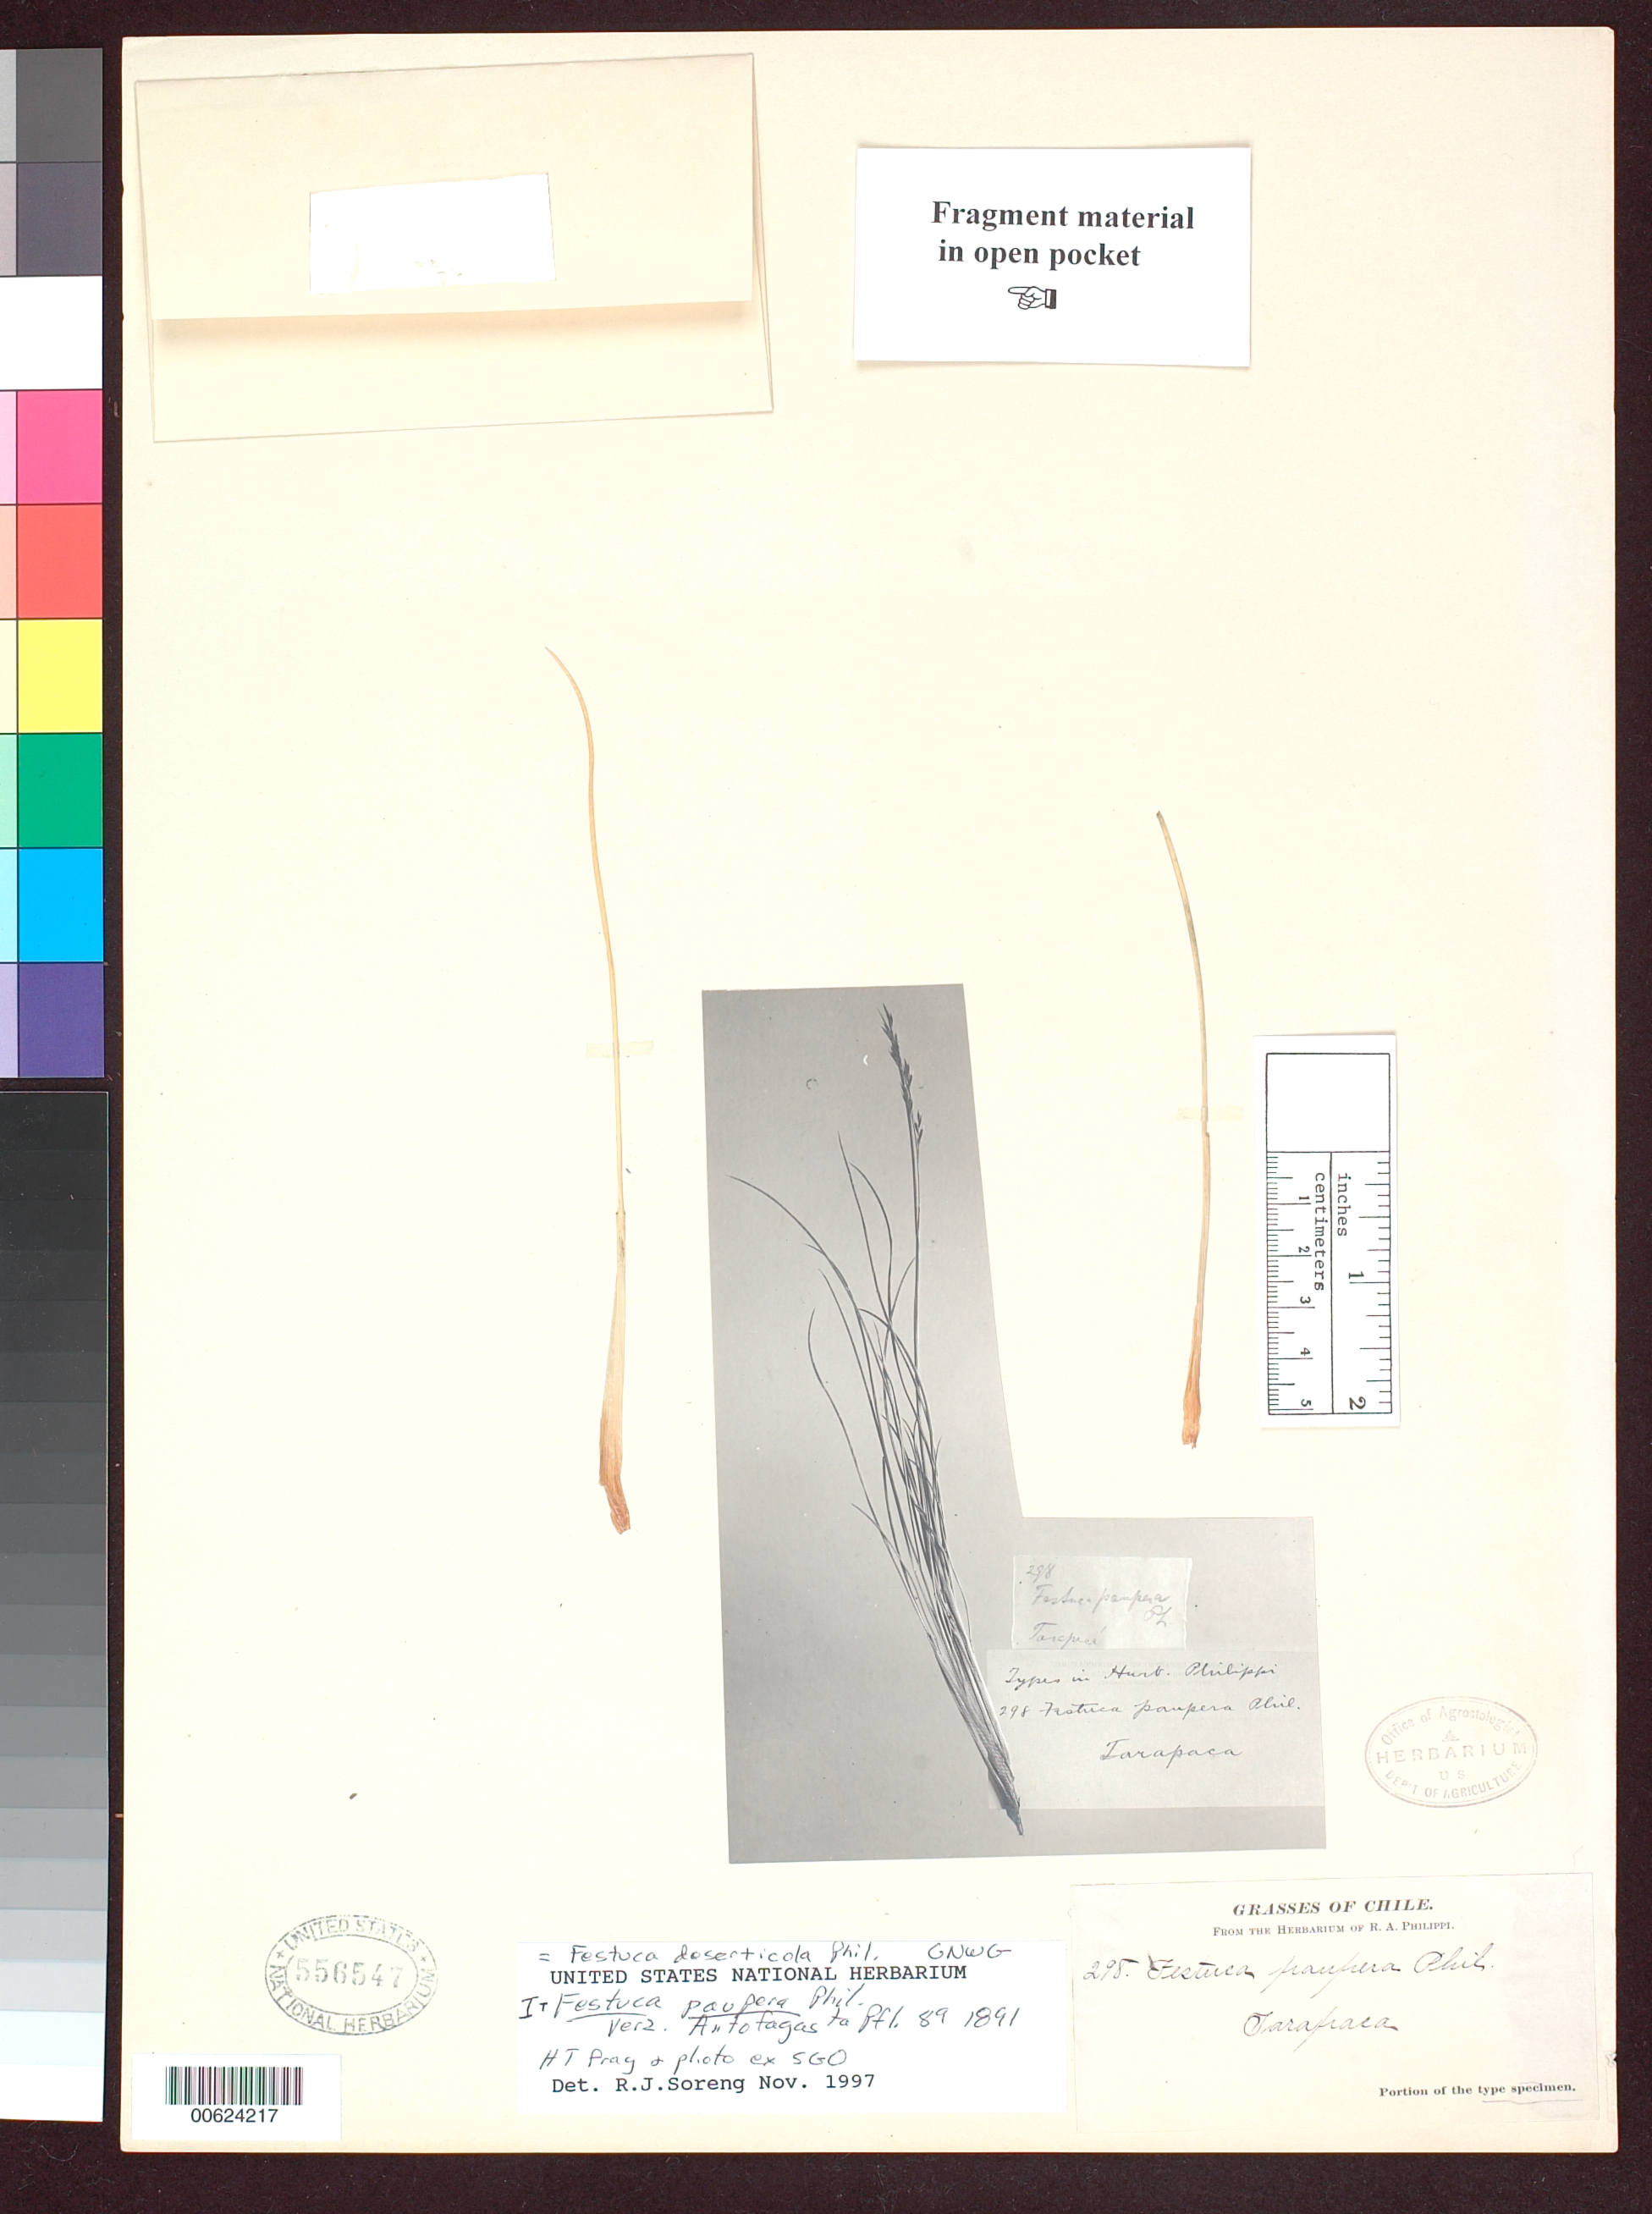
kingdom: Plantae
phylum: Tracheophyta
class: Liliopsida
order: Poales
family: Poaceae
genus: Festuca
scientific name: Festuca paupera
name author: Phil.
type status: Isotype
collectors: ex herb. Philippi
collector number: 298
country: Chile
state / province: Tarapacá (I)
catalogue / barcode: US 556547